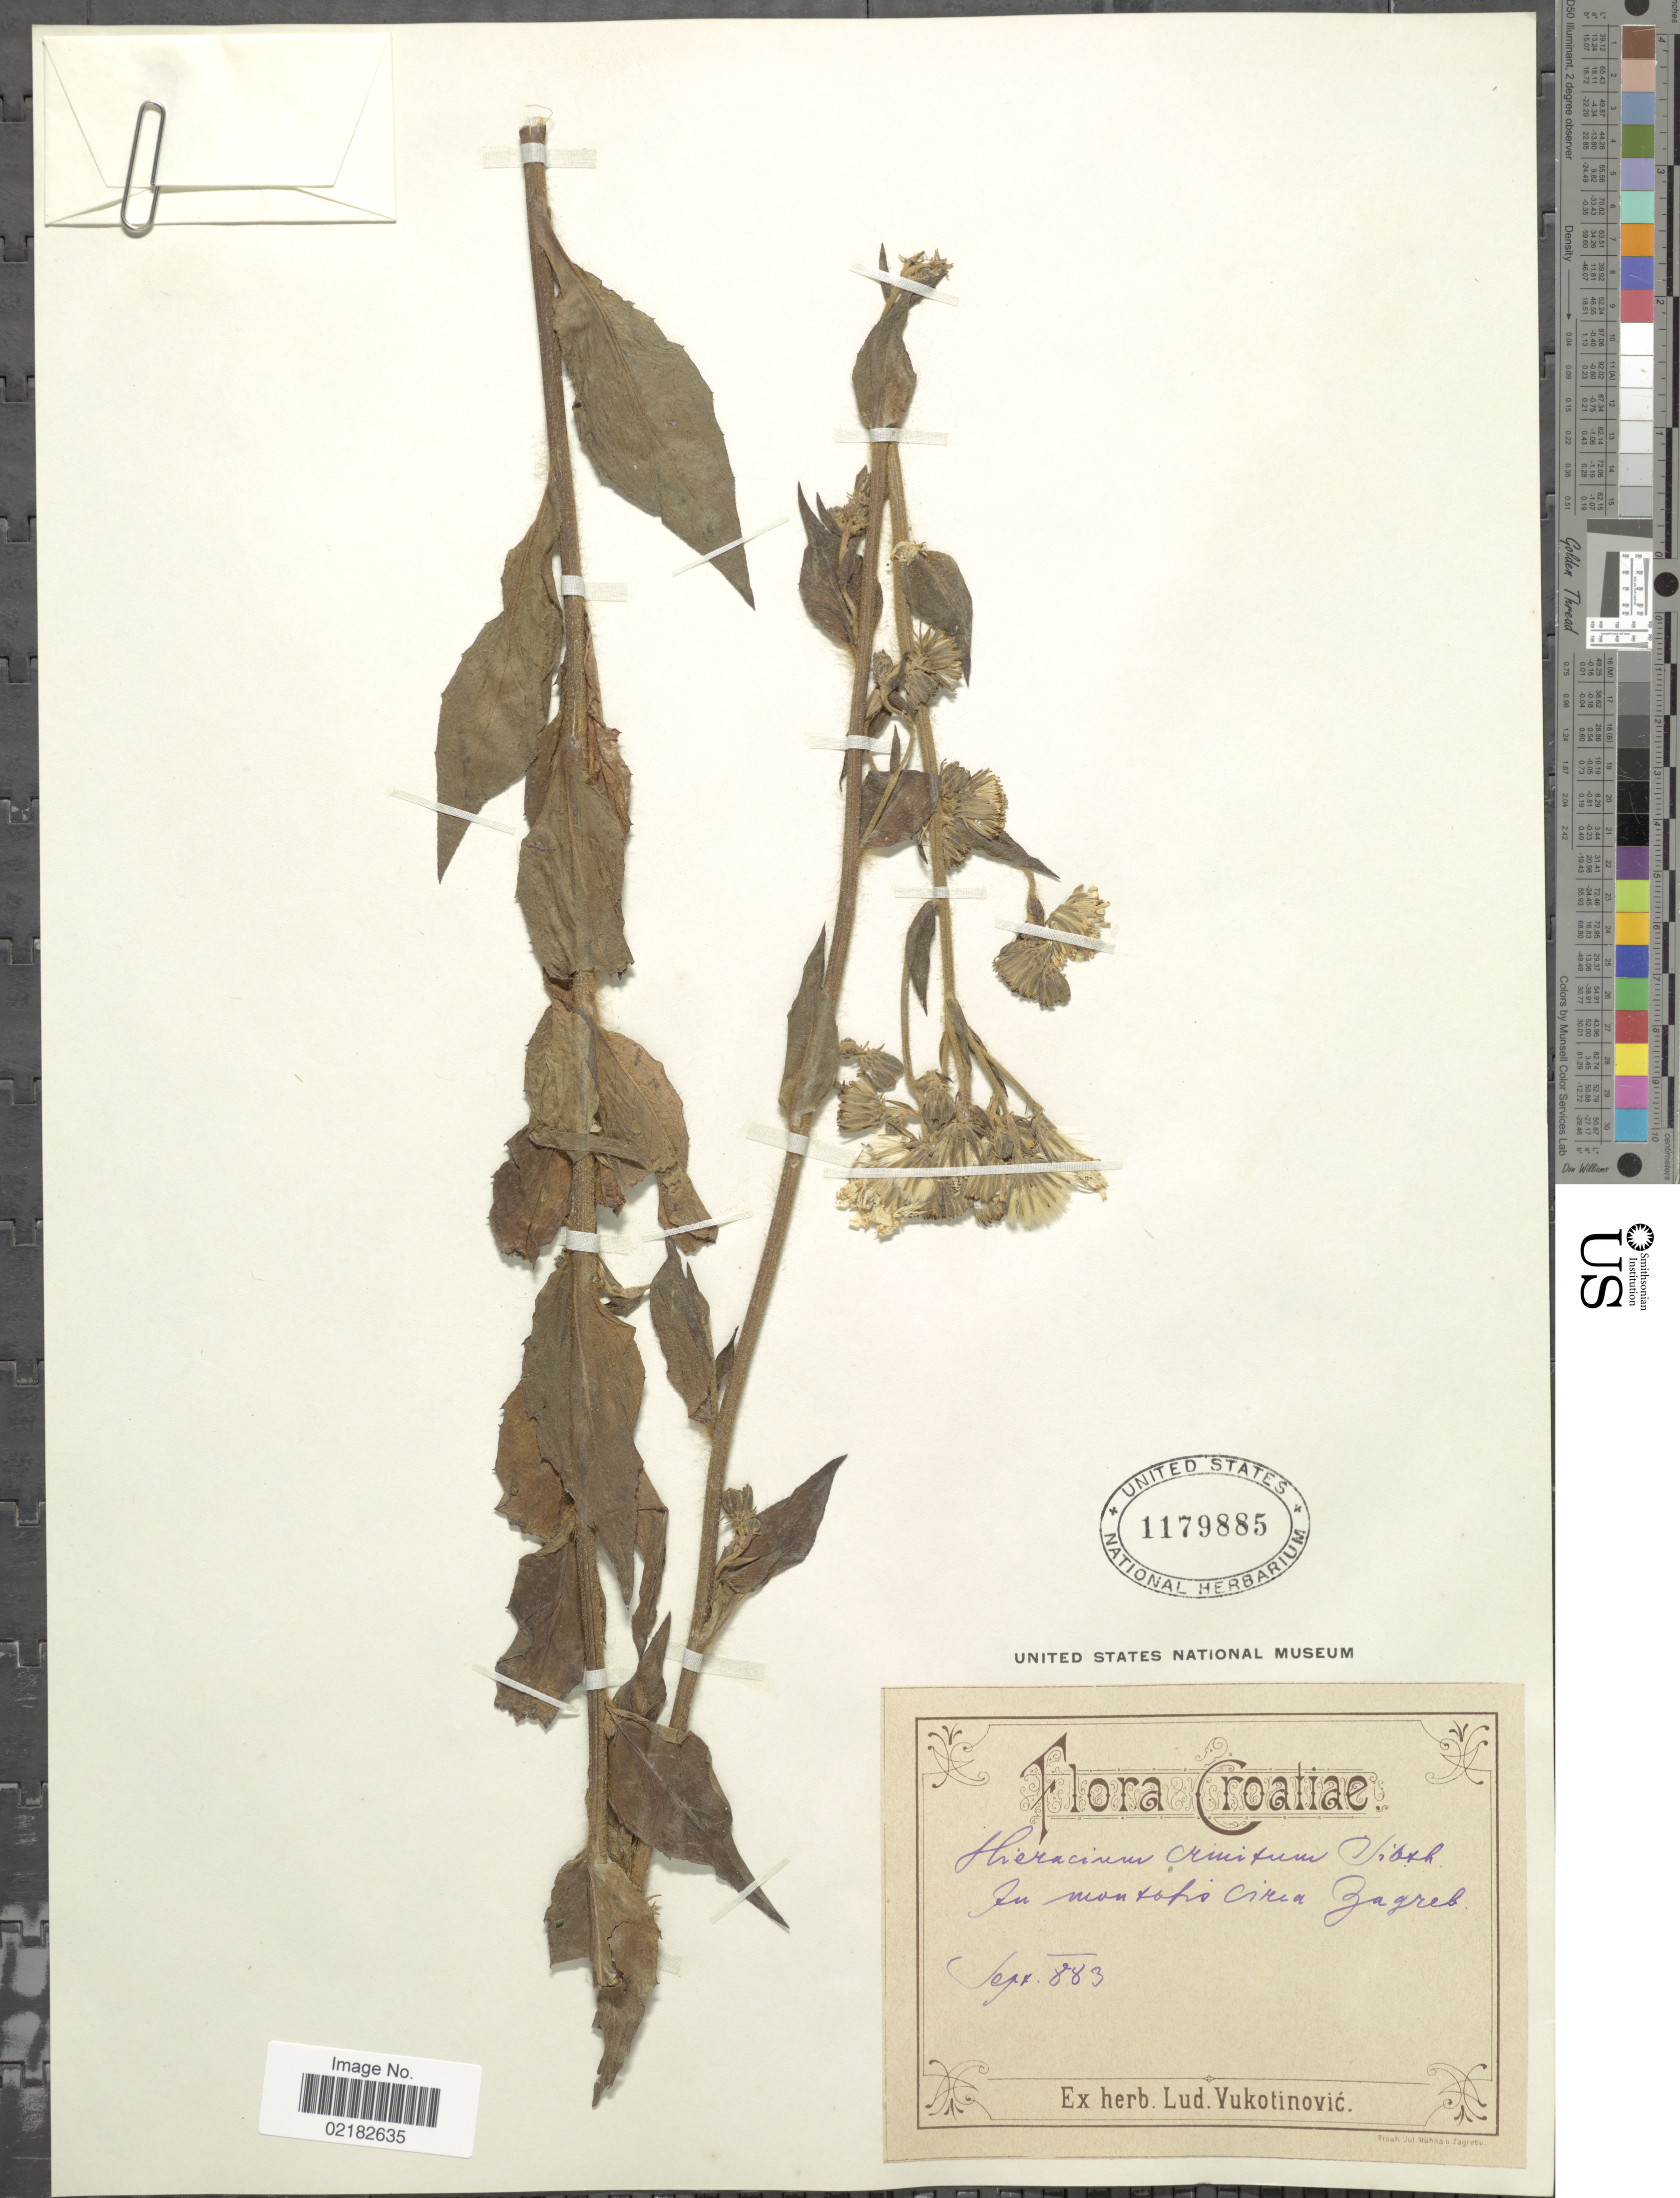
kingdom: Plantae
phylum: Tracheophyta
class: Magnoliopsida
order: Asterales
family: Asteraceae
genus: Hieracium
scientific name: Hieracium racemosum subsp. crinitum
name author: (Sm.) Rouy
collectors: ex herb. Lud. Vukotinovic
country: Croatia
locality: Ju montofio ciria Zagrek [interpreted]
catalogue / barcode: US 1179885